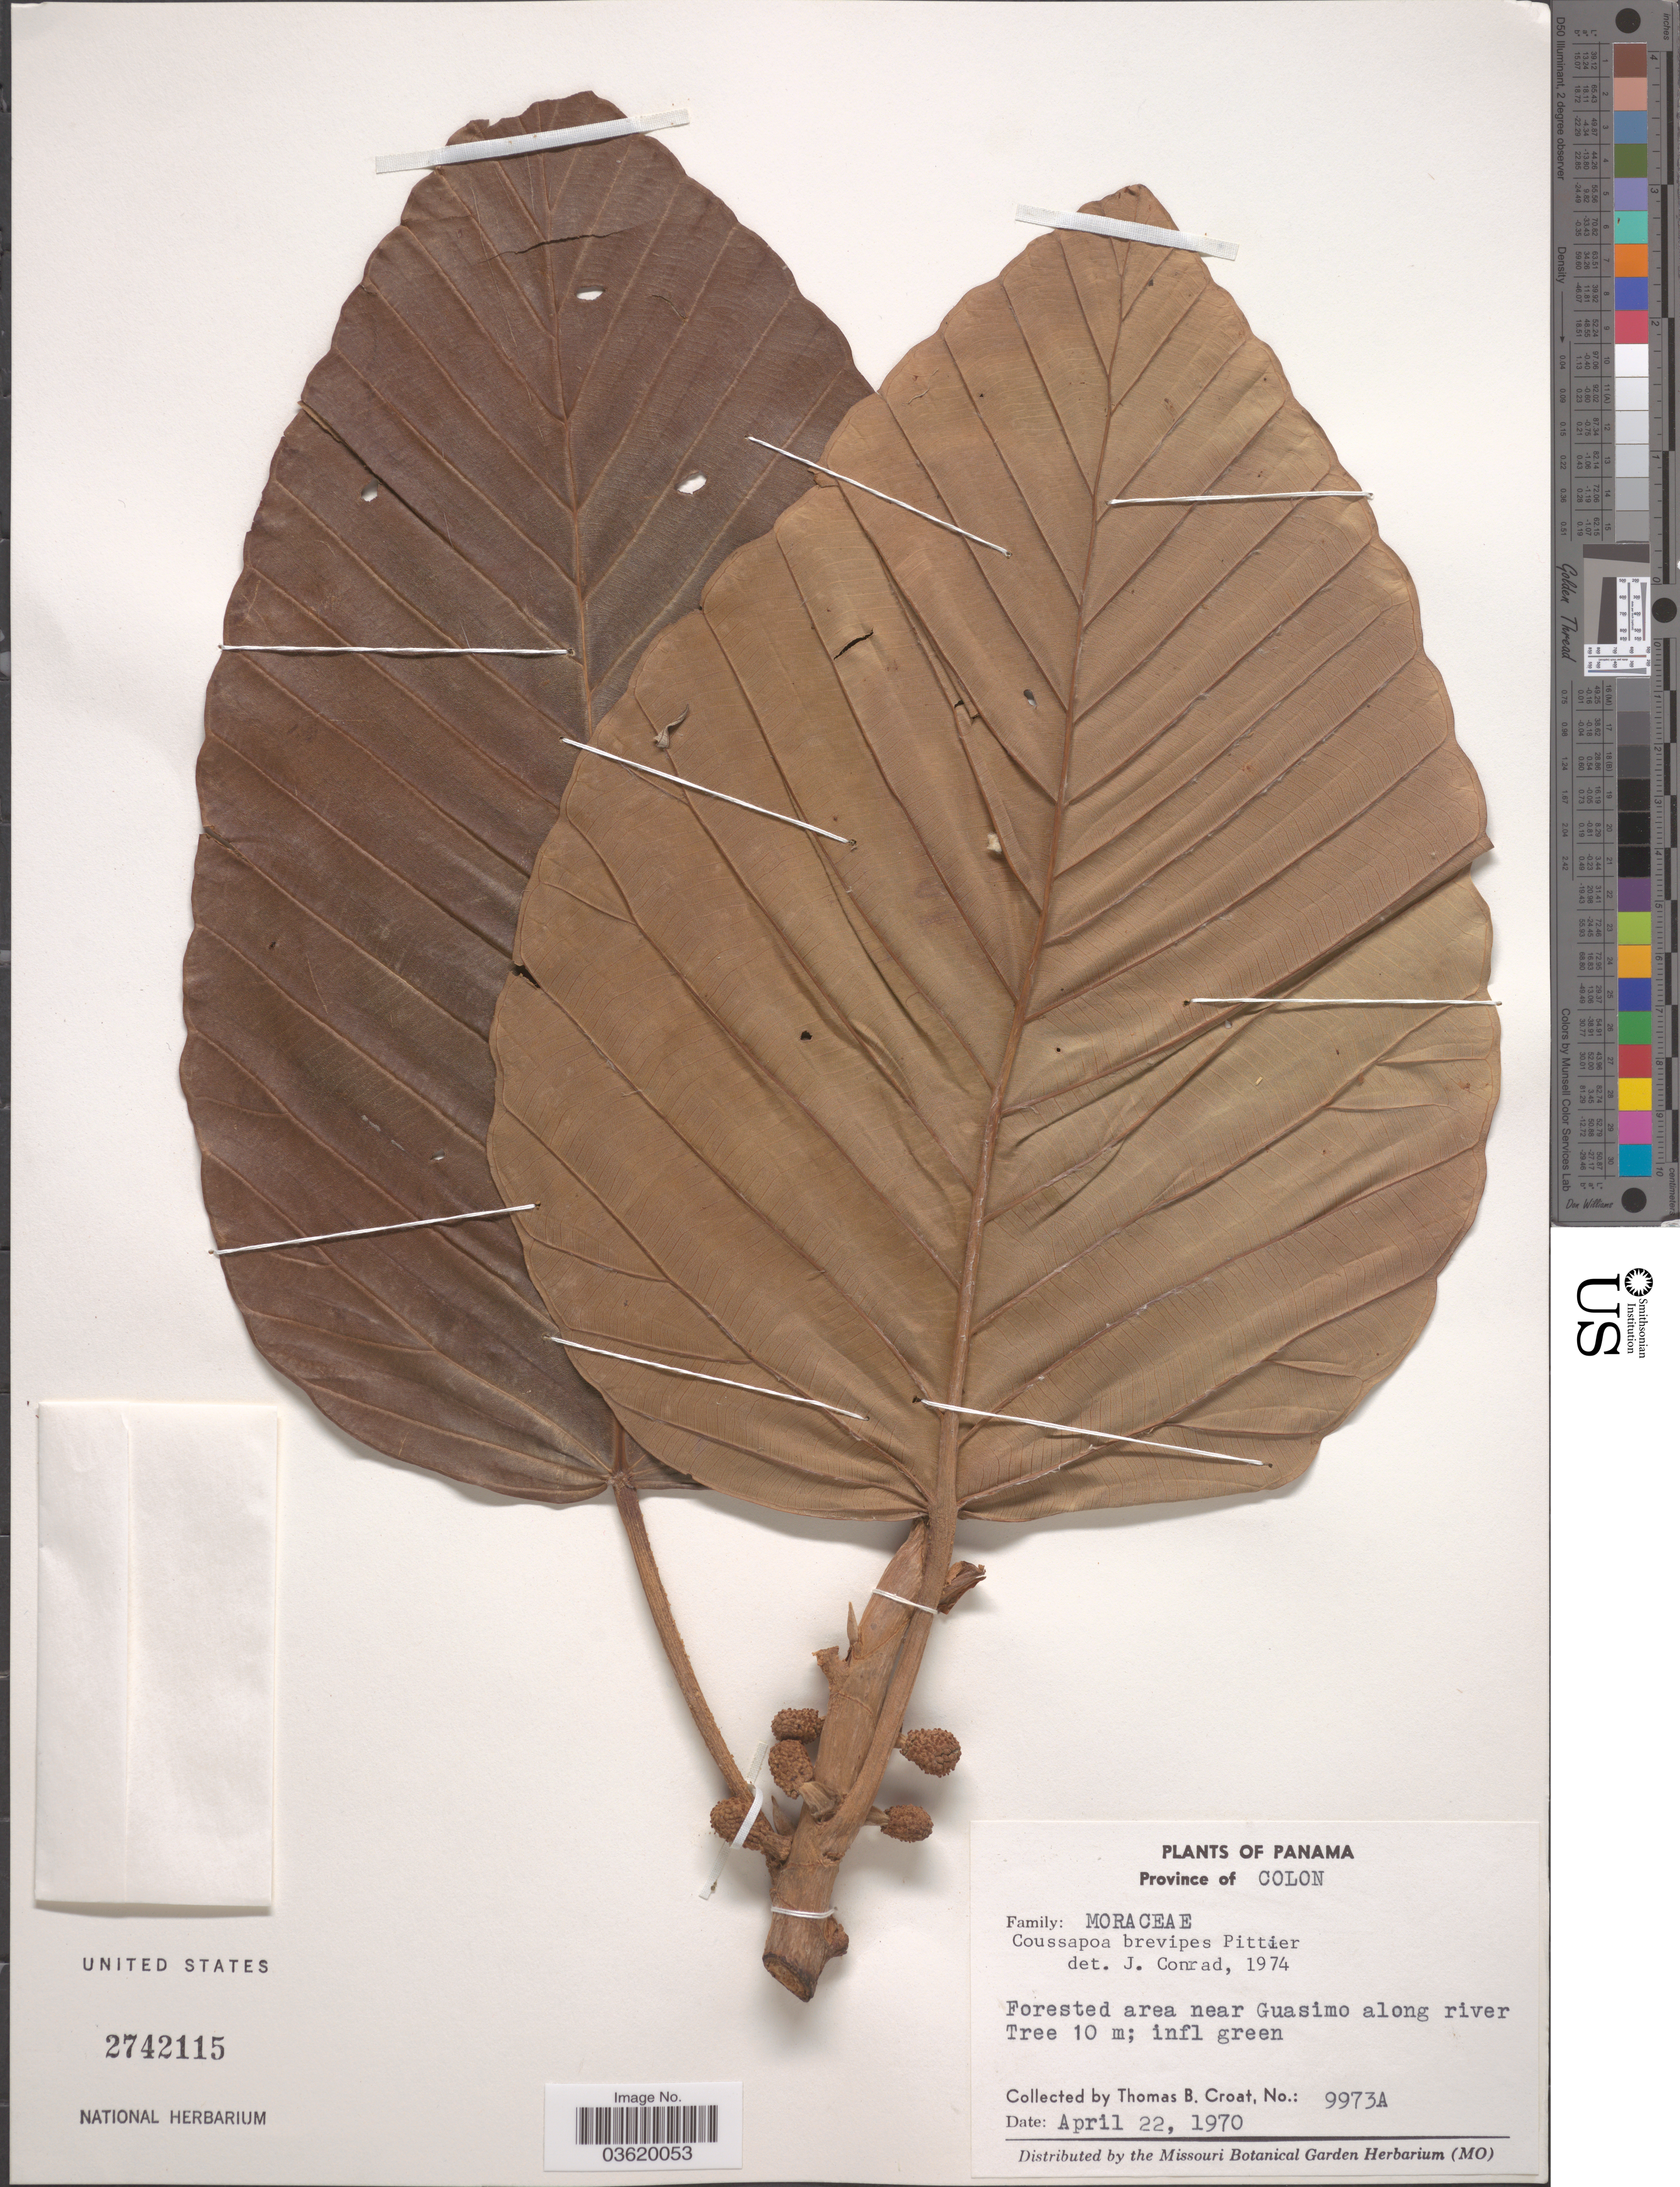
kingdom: Plantae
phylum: Tracheophyta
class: Magnoliopsida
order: Rosales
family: Urticaceae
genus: Coussapoa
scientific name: Coussapoa brevipes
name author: Pittier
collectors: T. B. Croat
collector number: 9973A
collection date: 1970-04-22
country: Panama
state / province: Colón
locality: Forested area near Guasimo along river.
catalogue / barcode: US 2742115